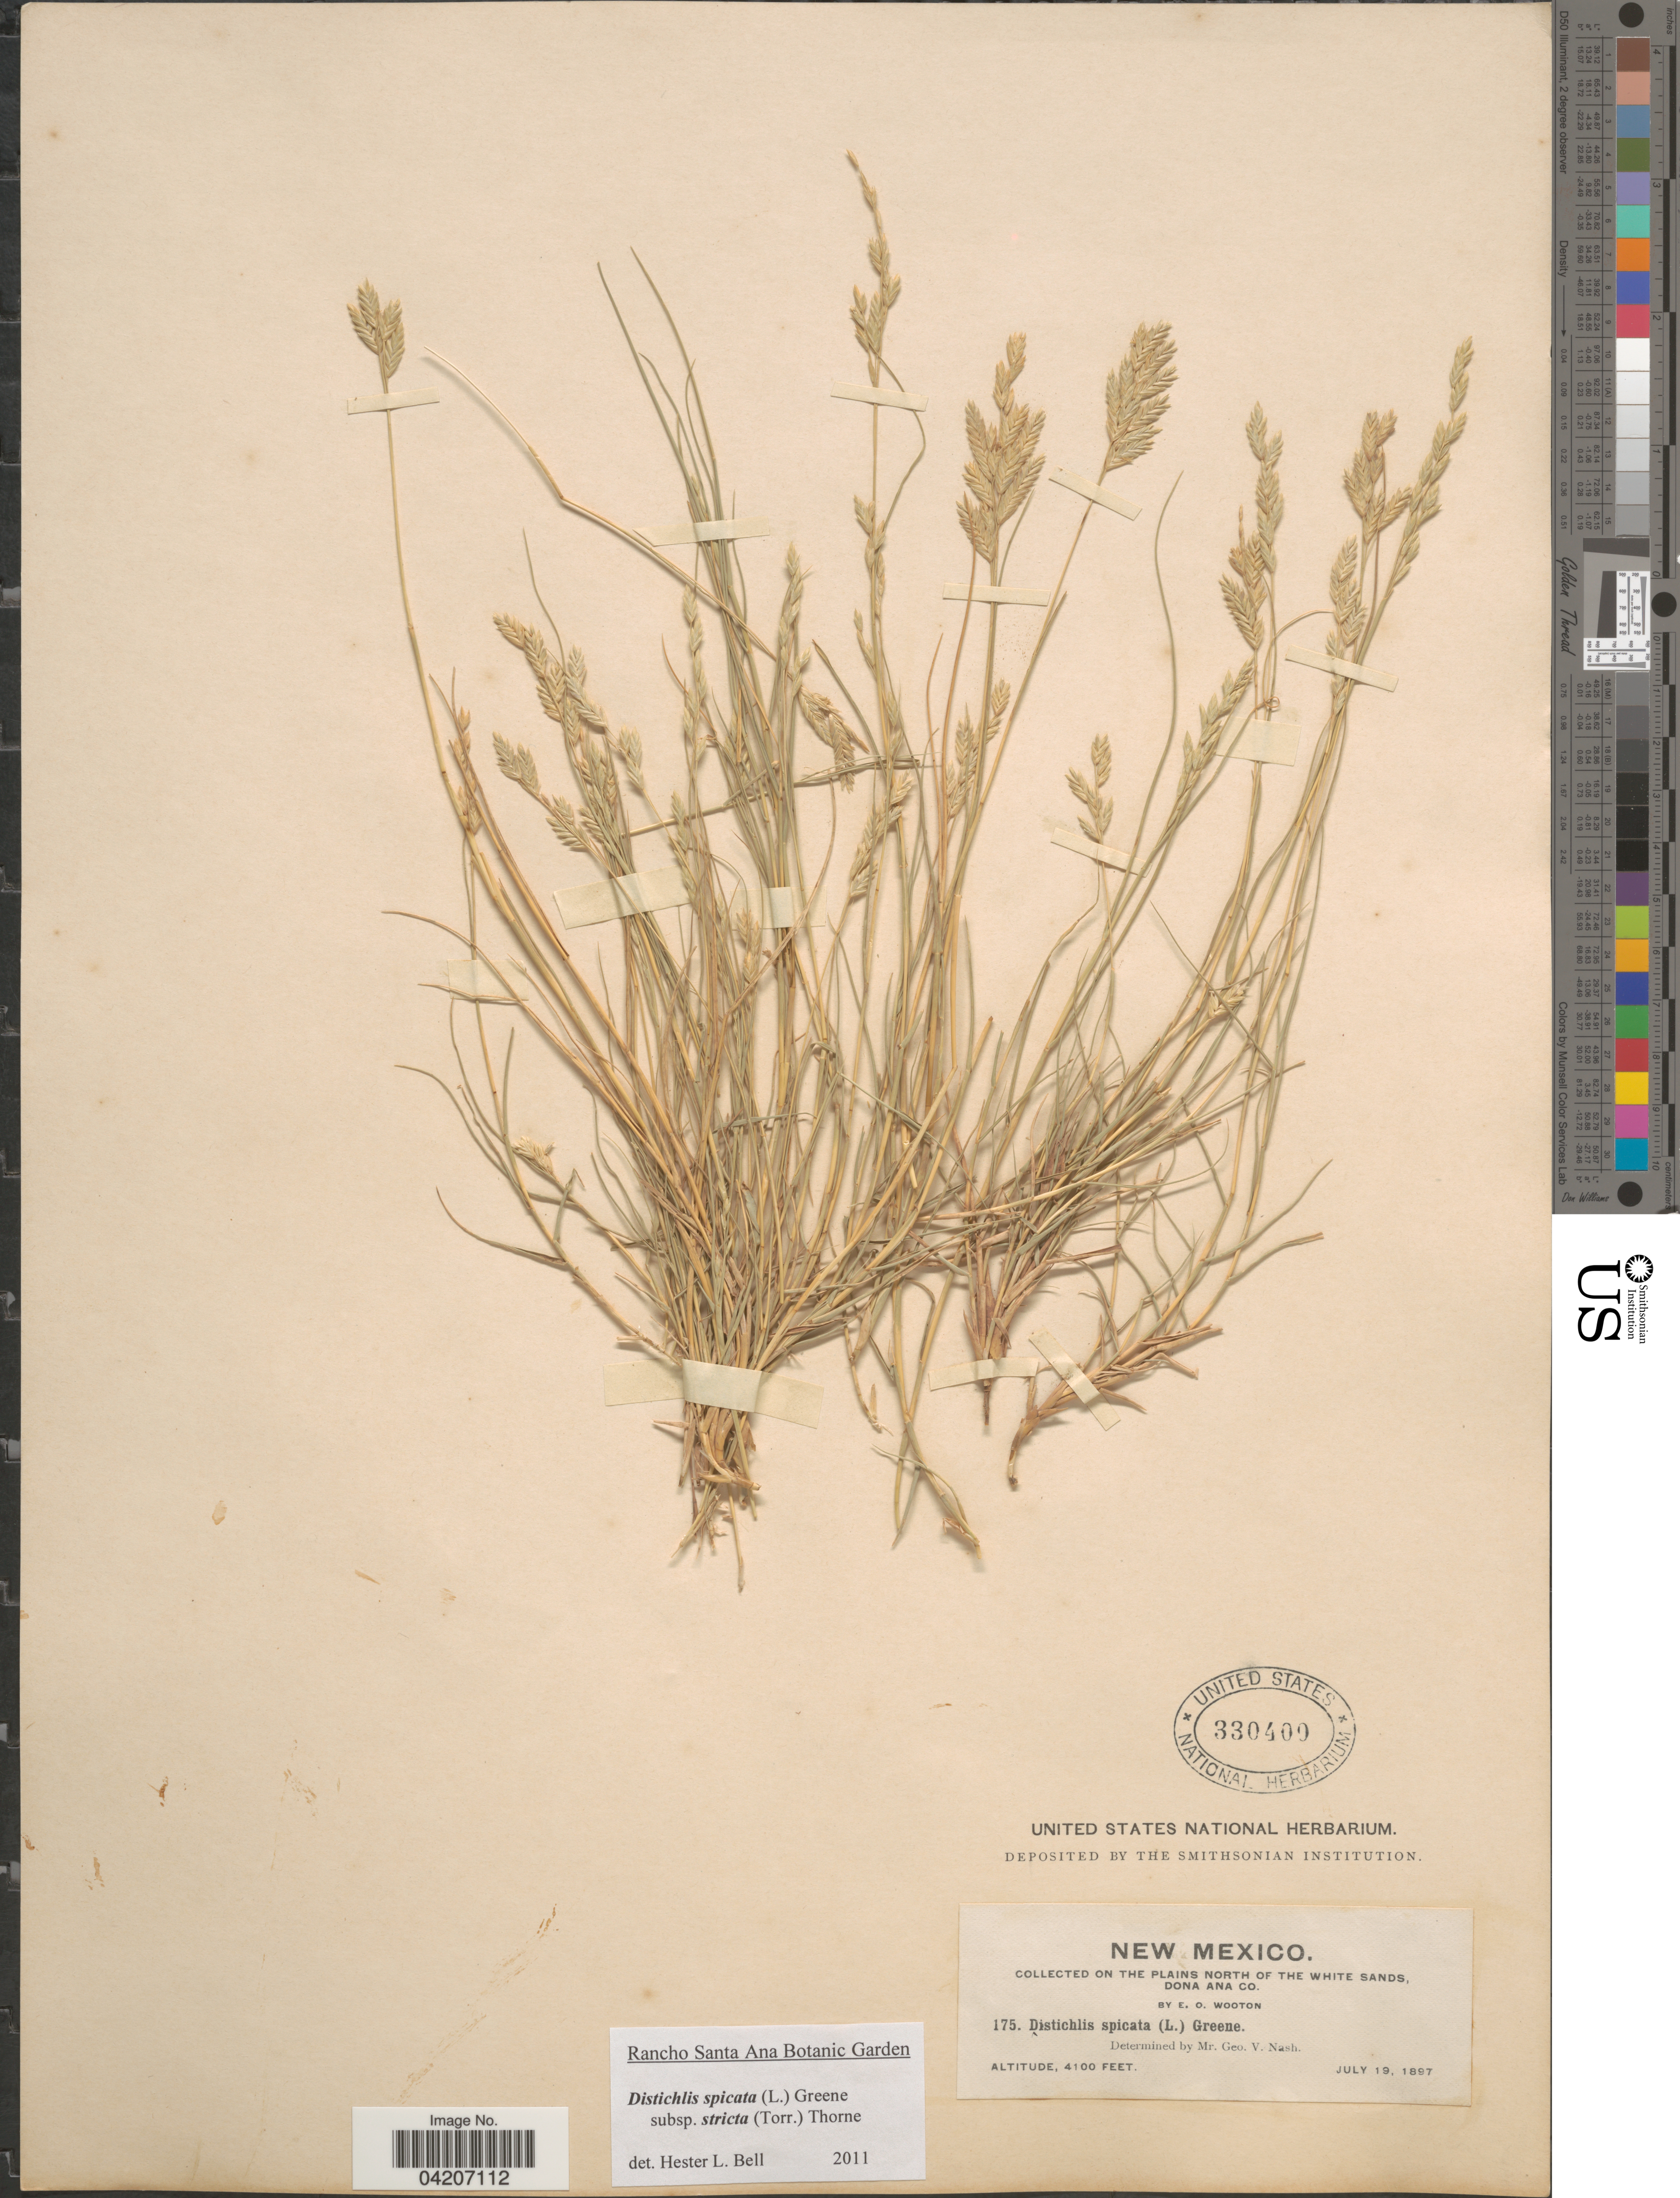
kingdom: Plantae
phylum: Tracheophyta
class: Liliopsida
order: Poales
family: Poaceae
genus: Distichlis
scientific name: Distichlis spicata subsp. stricta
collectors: E. O. Wooton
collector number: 175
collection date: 1897-07-19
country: United States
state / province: New Mexico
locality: On the plains north of the White Sands, Dona Ana Co.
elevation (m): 1250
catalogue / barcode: US 330400